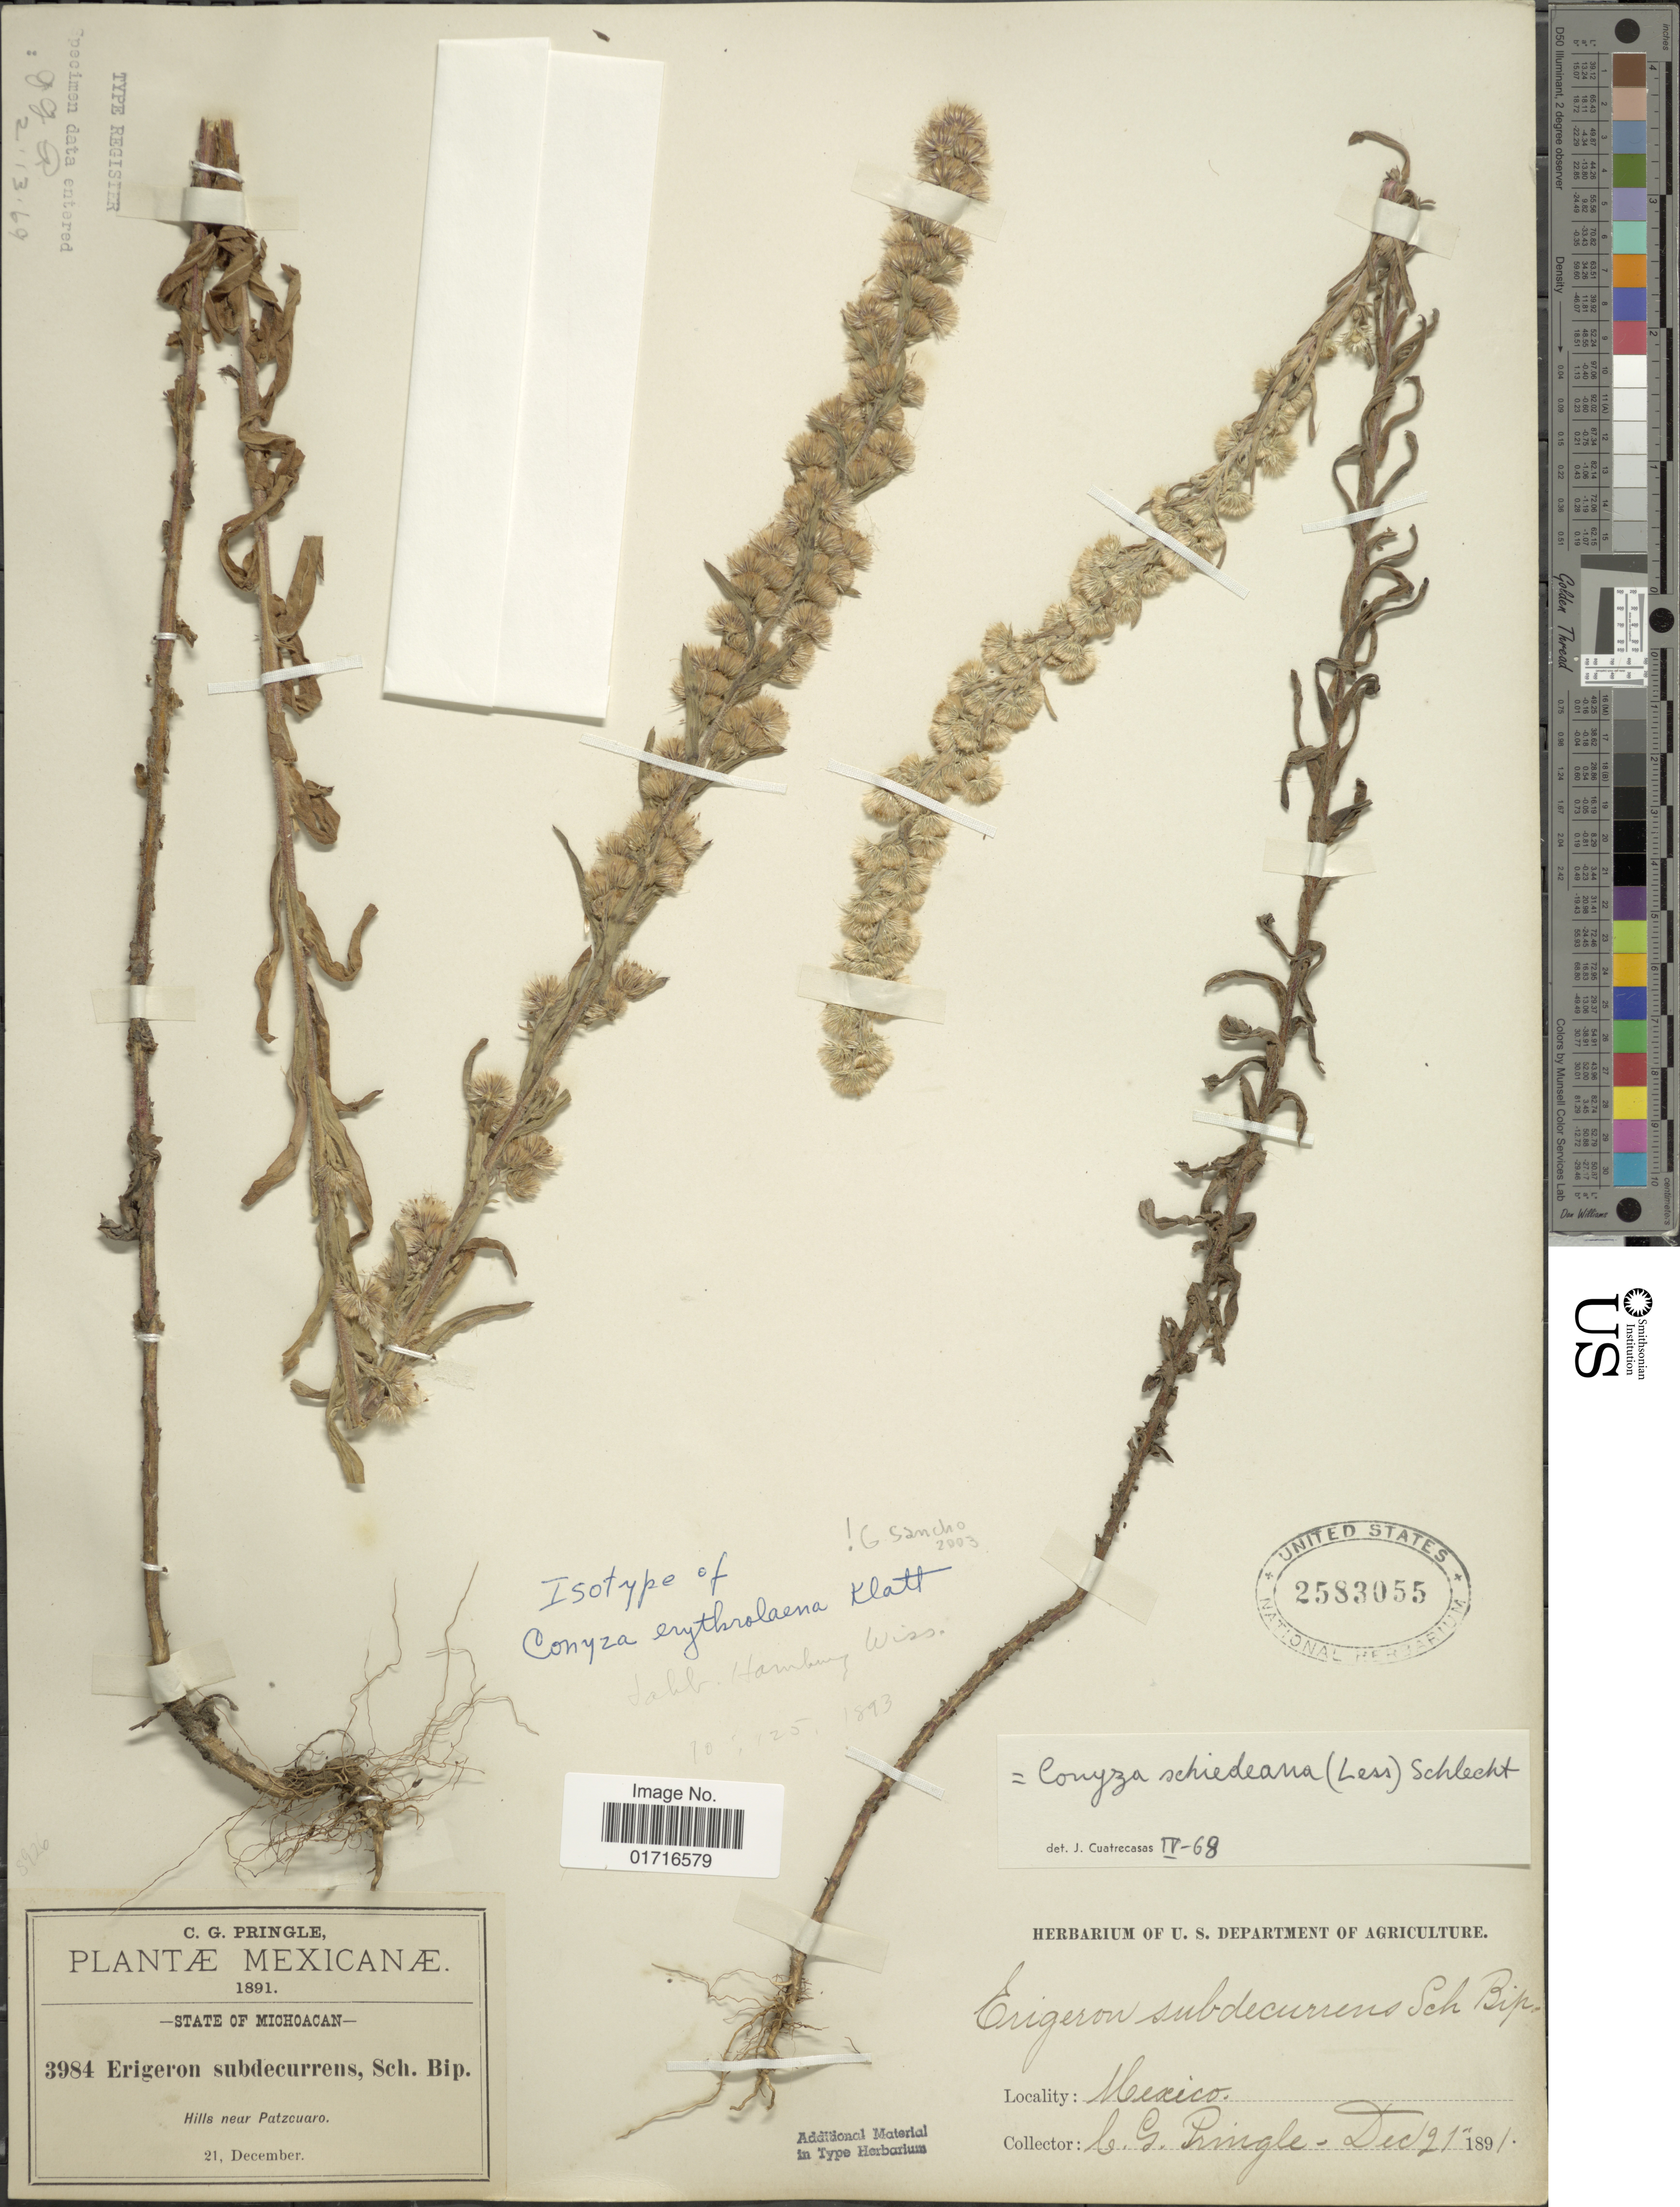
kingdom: Plantae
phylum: Tracheophyta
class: Magnoliopsida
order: Asterales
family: Asteraceae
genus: Conyza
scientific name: Conyza schiedeana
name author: (Less.) Cronq.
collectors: C. G. Pringle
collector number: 3984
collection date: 1891-12-21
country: Mexico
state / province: Michoacán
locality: Hills near Patzcuaro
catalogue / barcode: US 2583055